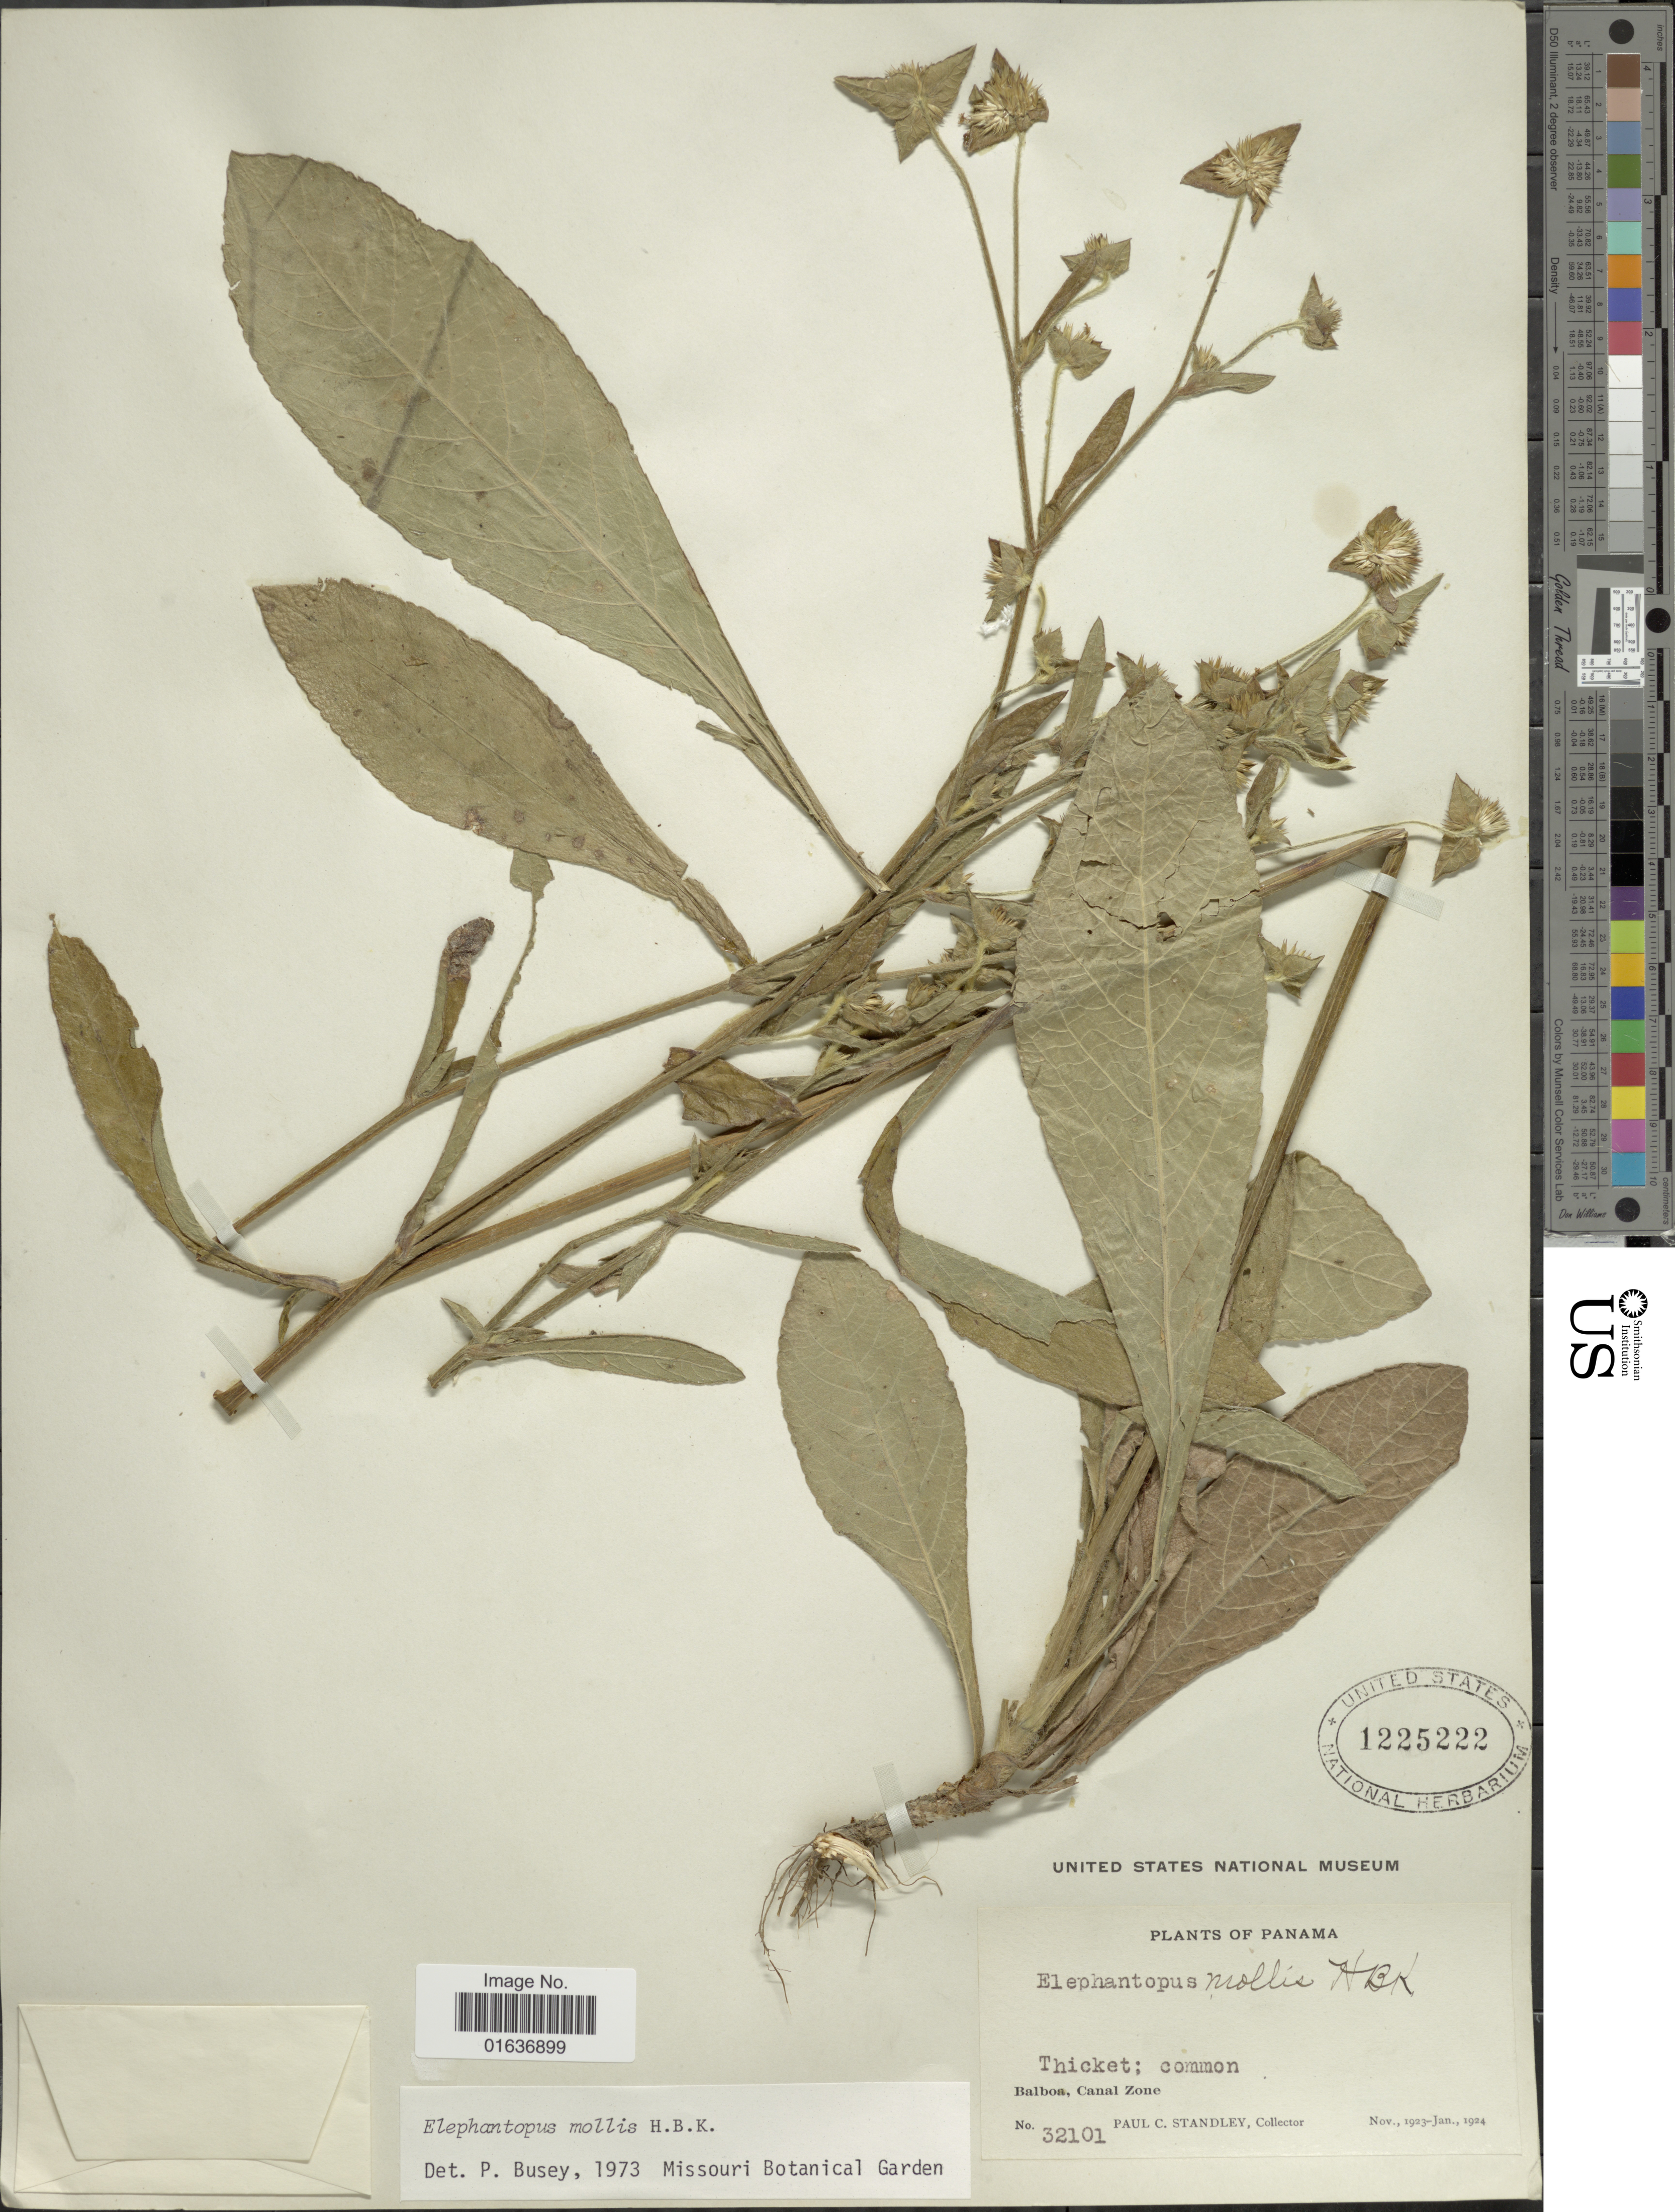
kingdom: Plantae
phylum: Tracheophyta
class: Magnoliopsida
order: Asterales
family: Asteraceae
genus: Elephantopus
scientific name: Elephantopus mollis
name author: Kunth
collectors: P. C. Standley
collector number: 32101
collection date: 1923-11/1924-01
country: Panama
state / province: Colón / Panamá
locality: Thicket, Balboa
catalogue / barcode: US 1225222